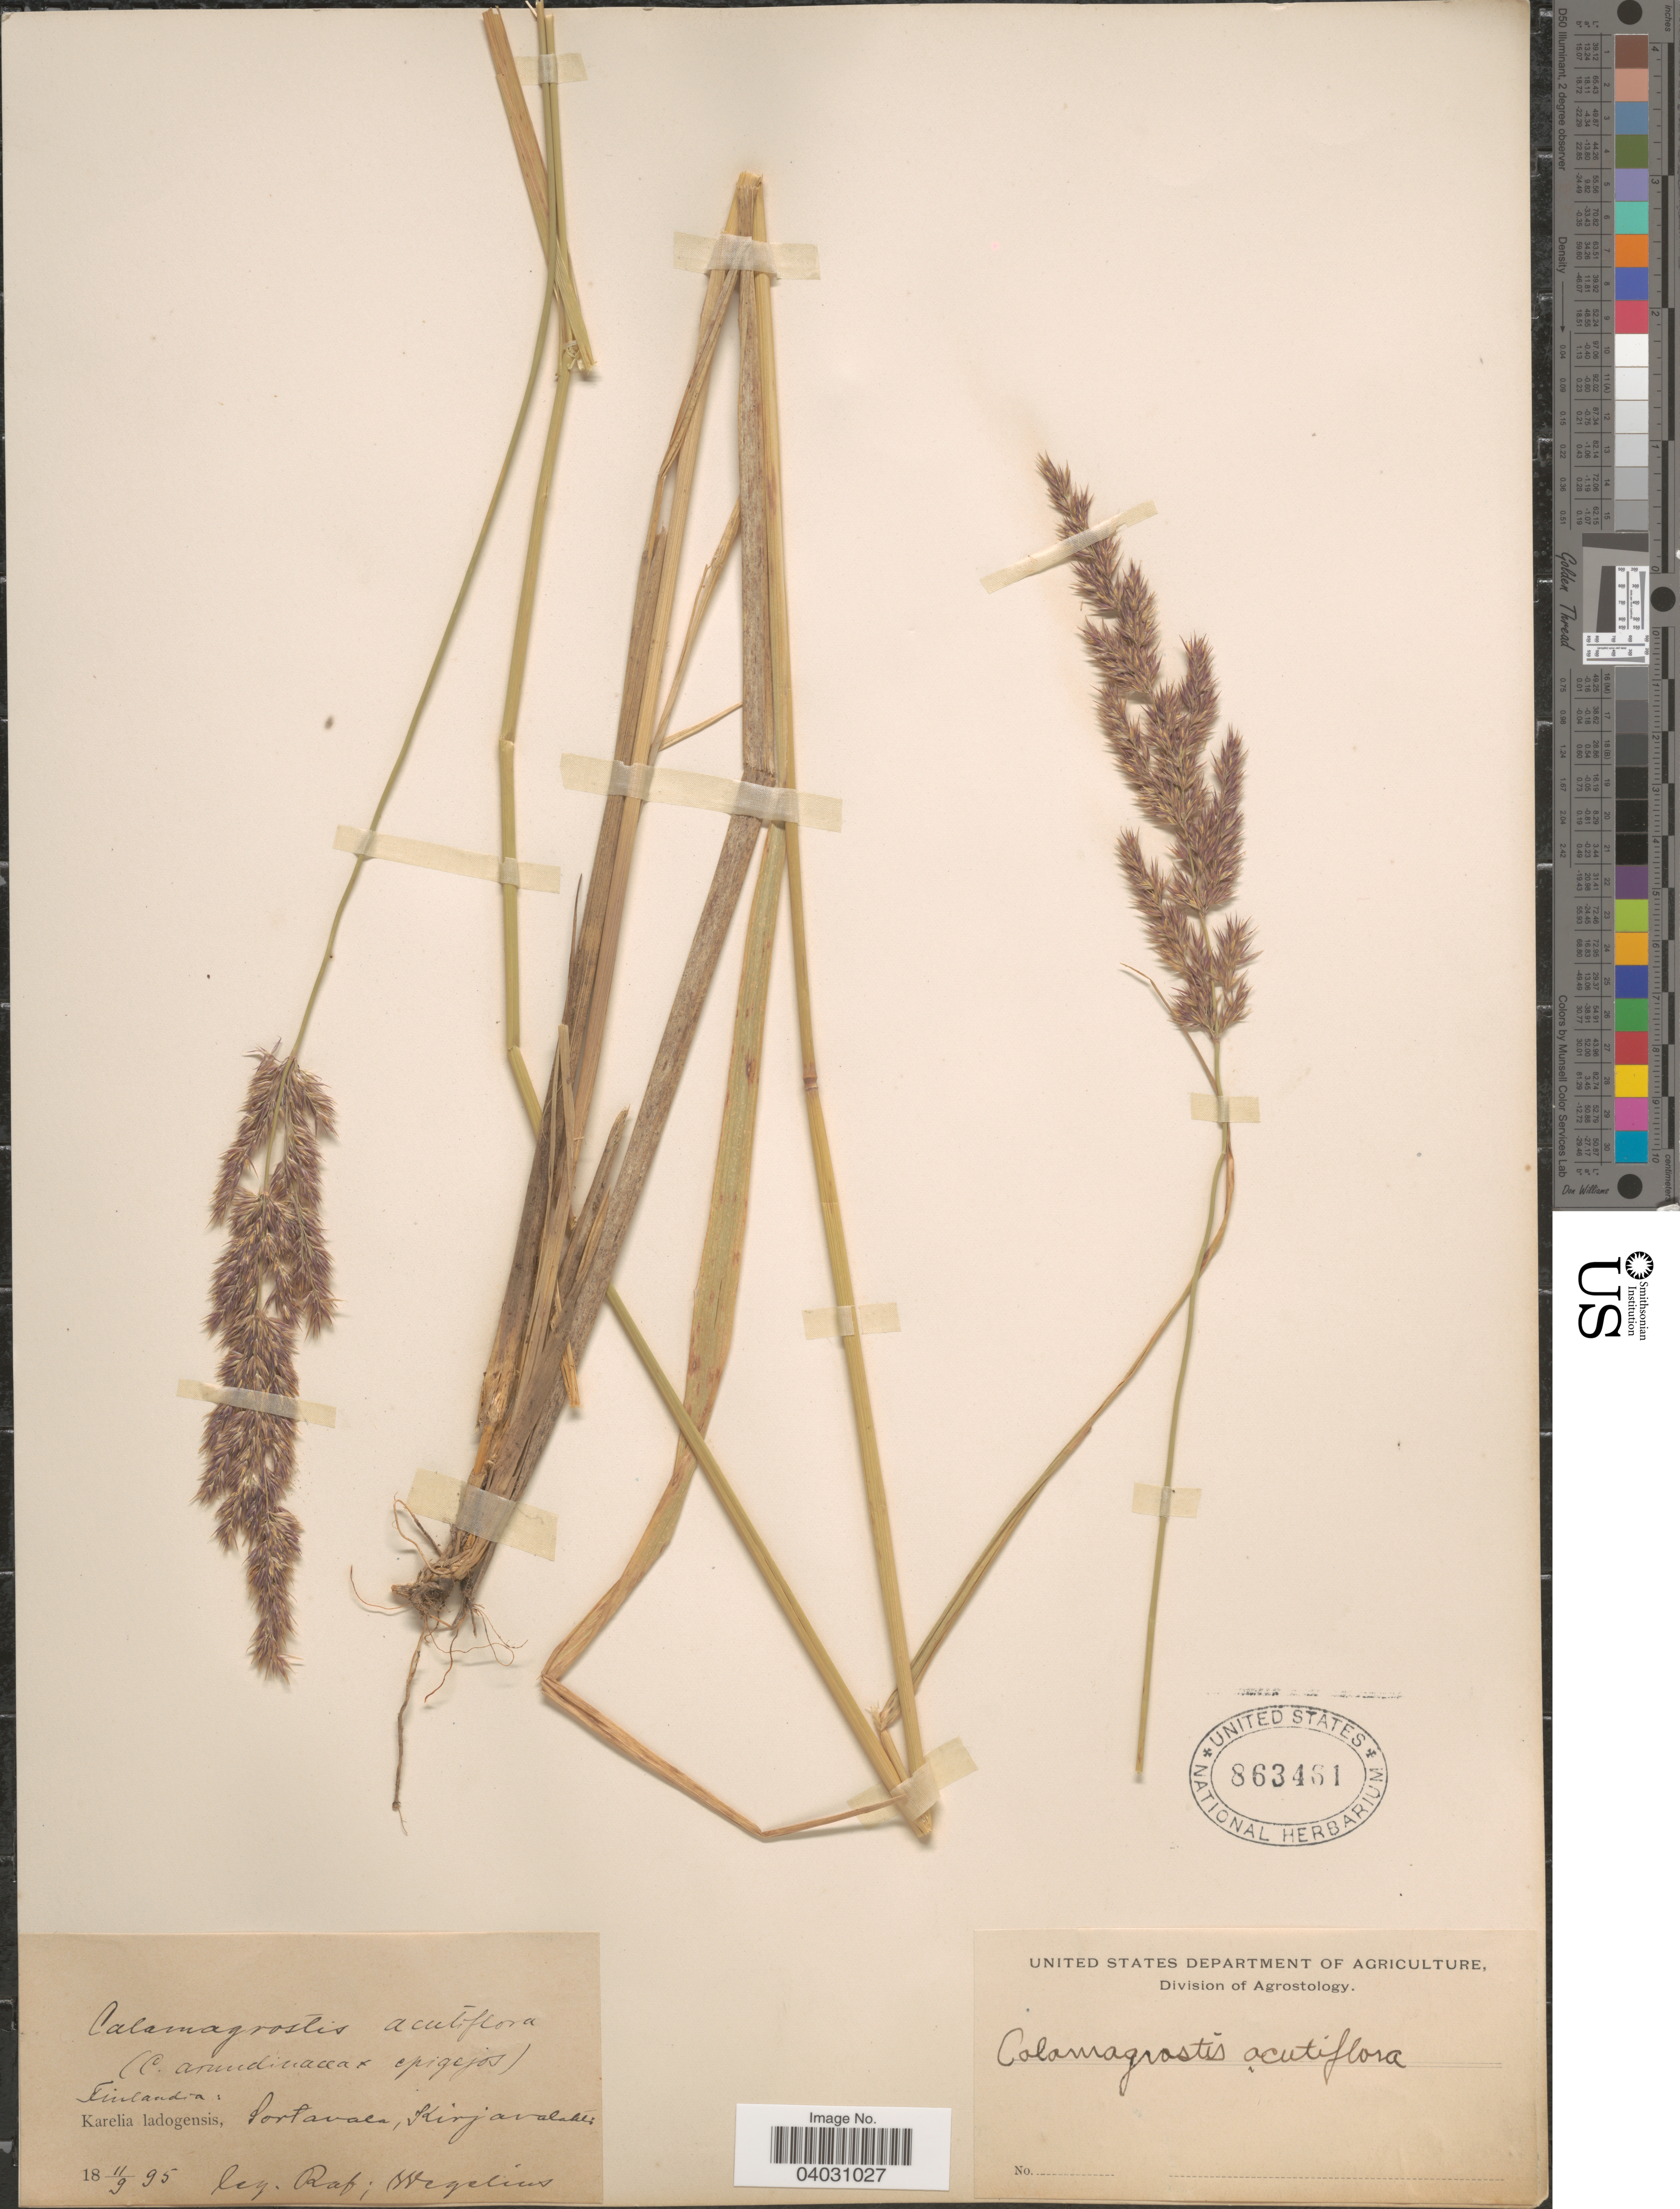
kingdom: Plantae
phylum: Tracheophyta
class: Liliopsida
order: Poales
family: Poaceae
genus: Calamagrostis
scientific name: Calamagrostis acutiflora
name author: (Schrad.) DC.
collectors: R. Wegelius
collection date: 1895-09-11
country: Finland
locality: Finlandia. Karelia ladogensis, Portavaca, Kirjavalakl [interpreted].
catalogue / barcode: US 863461